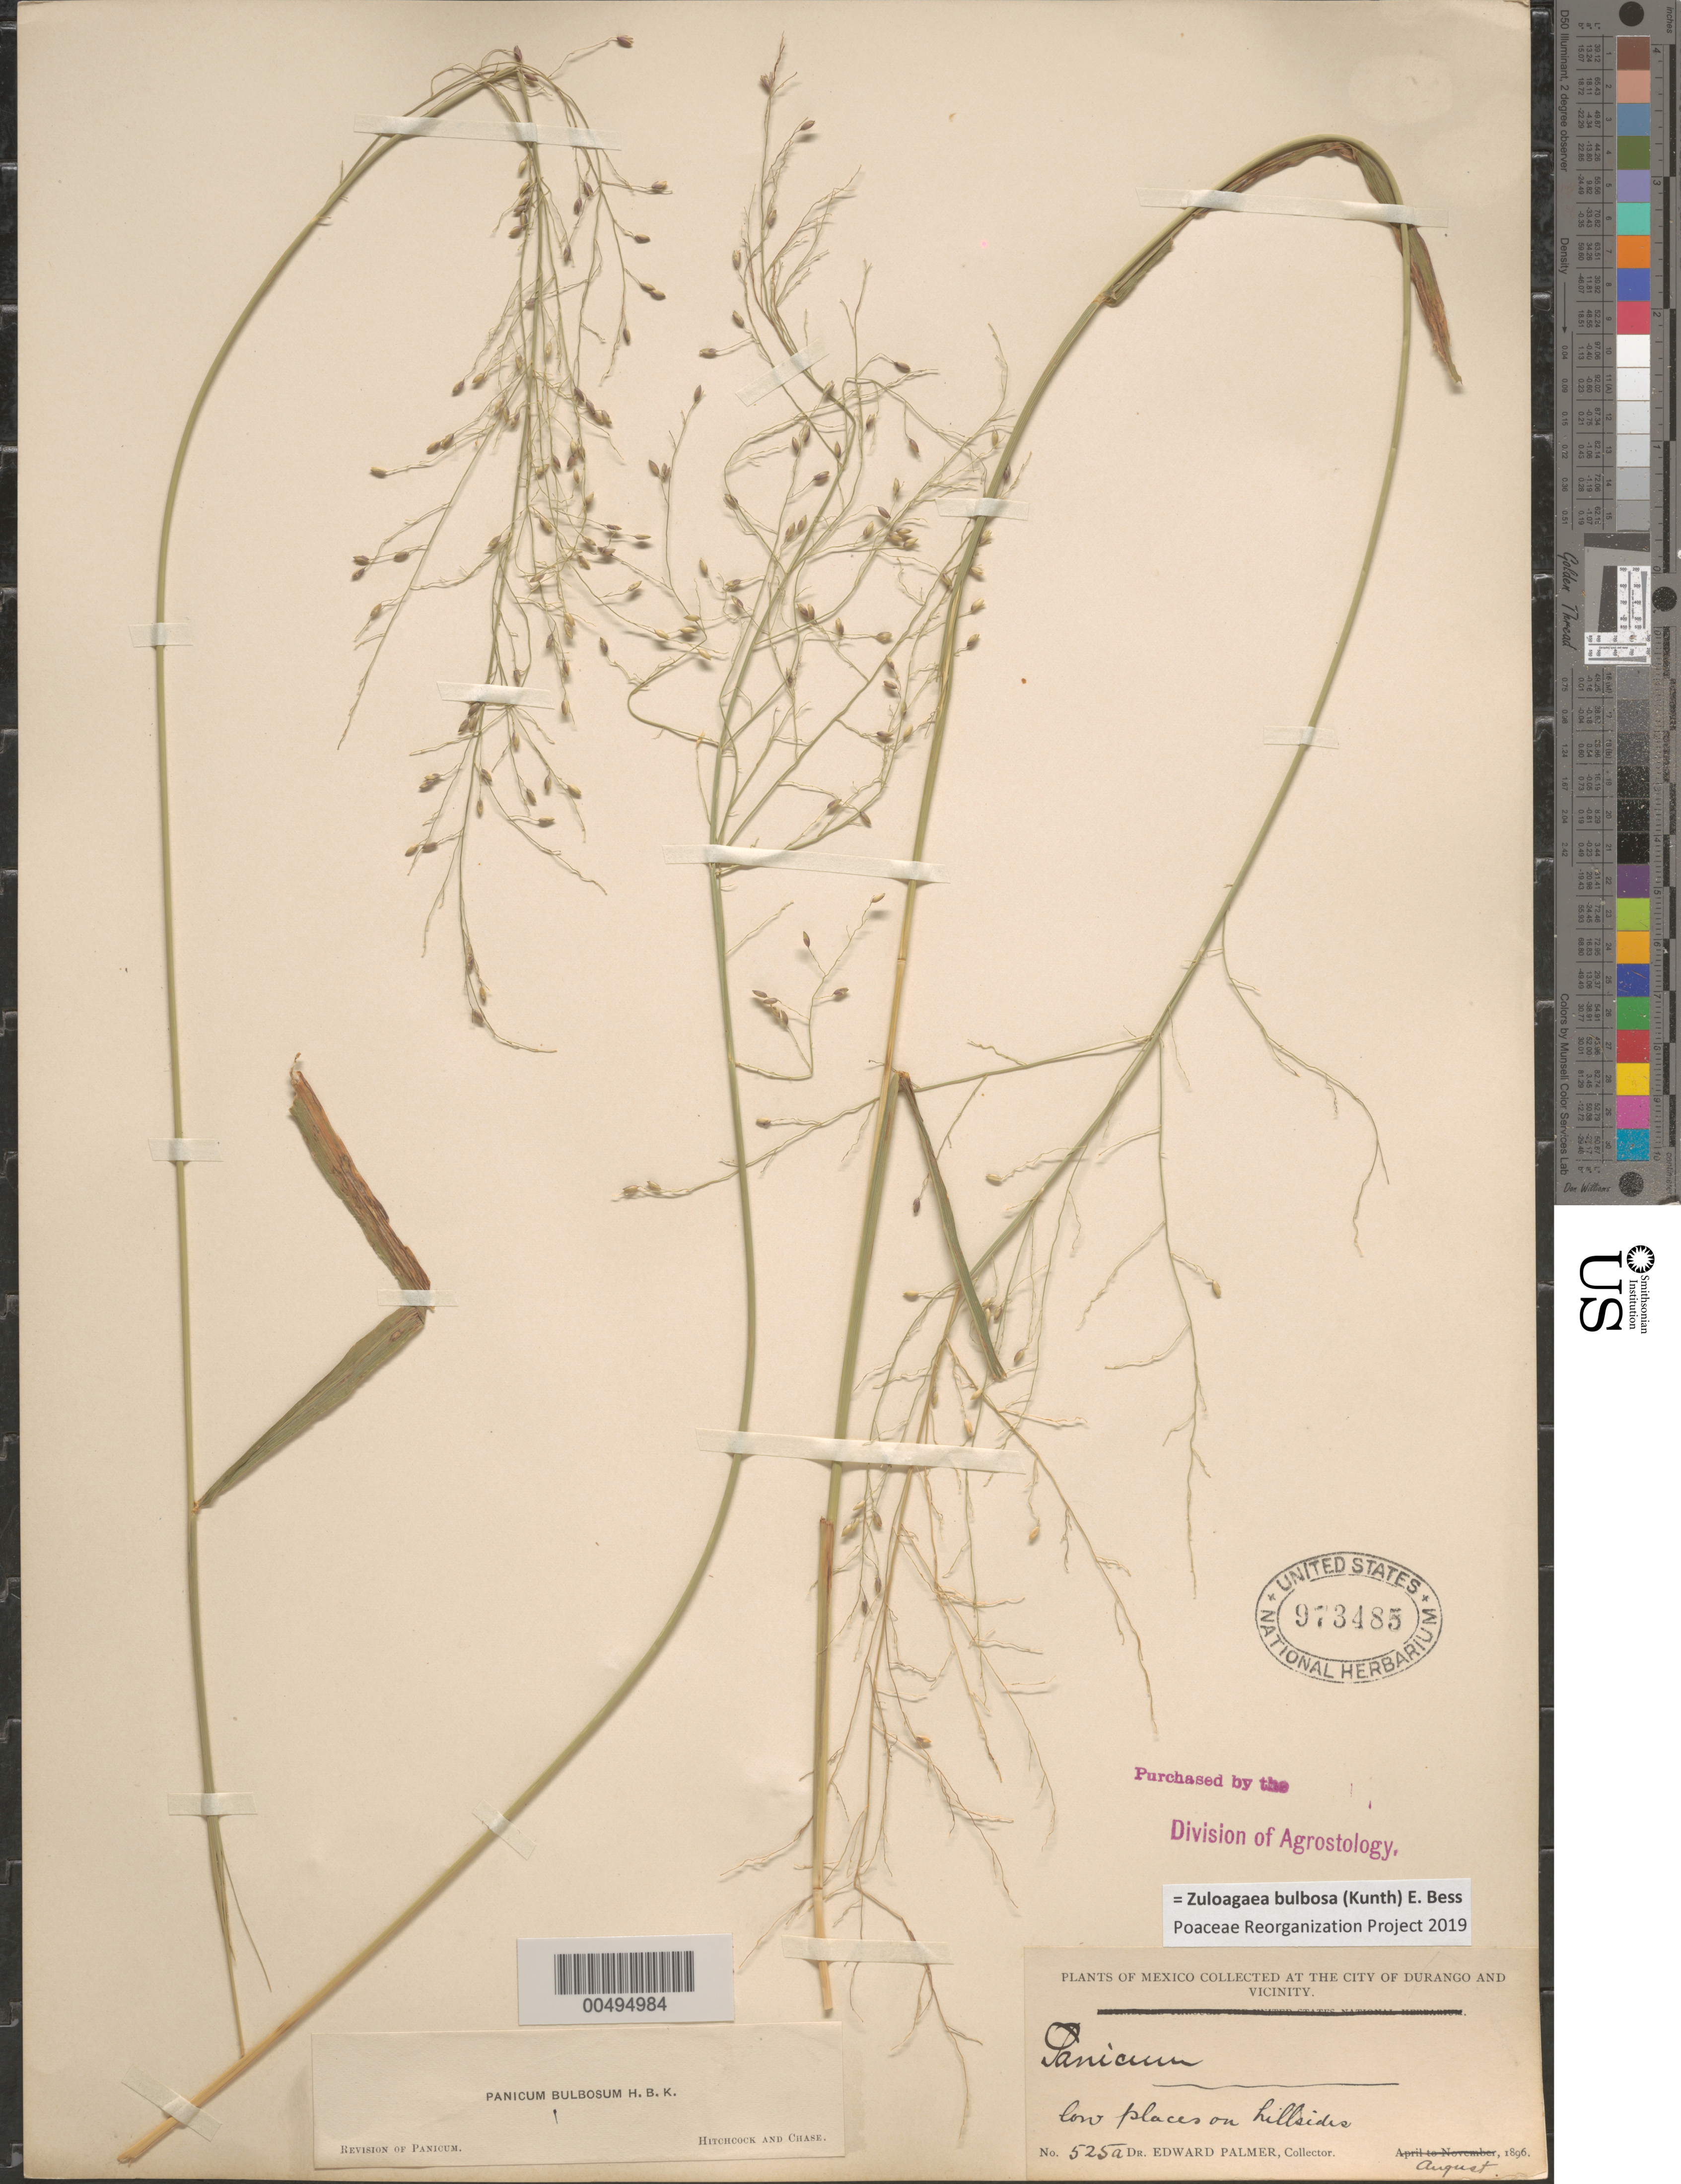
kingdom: Plantae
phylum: Tracheophyta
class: Liliopsida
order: Poales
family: Poaceae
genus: Panicum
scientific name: Panicum bulbosum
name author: Kunth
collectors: E. Palmer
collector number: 525a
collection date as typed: Aug 1896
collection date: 1896-08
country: Mexico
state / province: Durango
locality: At the City of Durango & vicinity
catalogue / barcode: US 973485